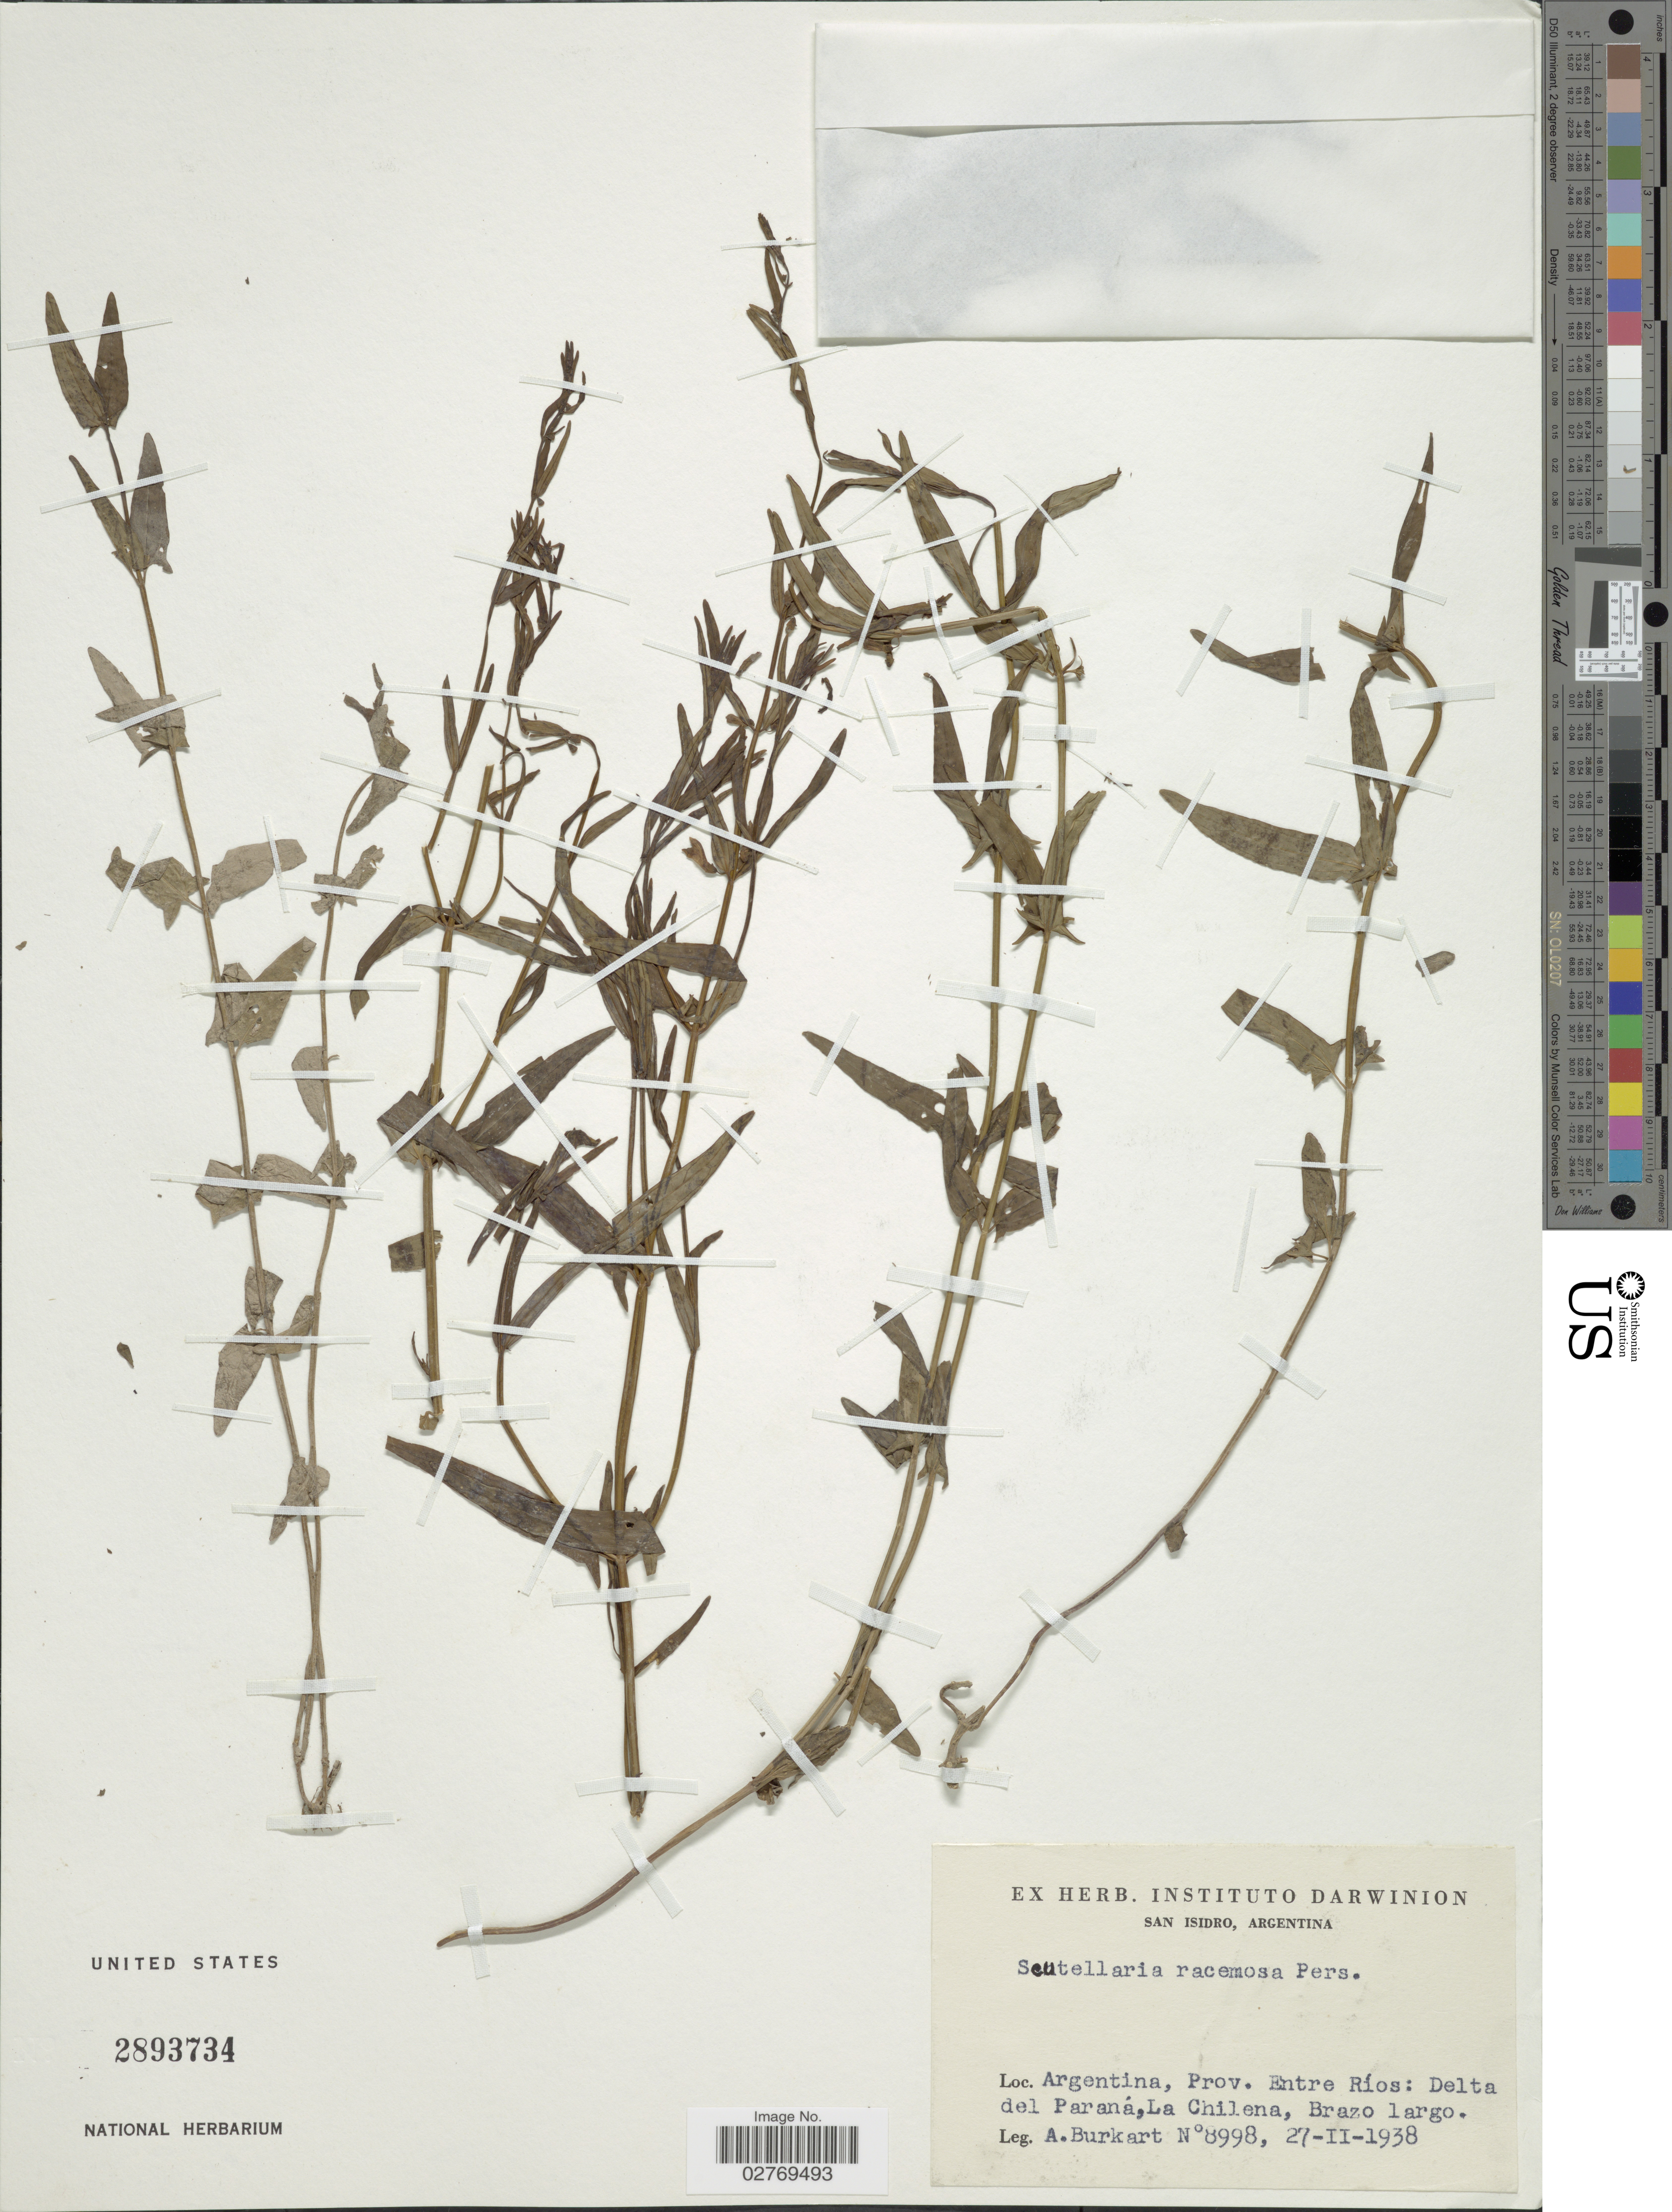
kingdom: Plantae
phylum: Tracheophyta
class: Magnoliopsida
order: Lamiales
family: Lamiaceae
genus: Scutellaria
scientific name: Scutellaria racemosa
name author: Pers.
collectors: A. E. Burkart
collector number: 8998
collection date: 1938-02-27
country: Argentina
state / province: Entre Rios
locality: Delta del Paraná, La Chilena, Brazo largo.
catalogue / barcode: US 2893734